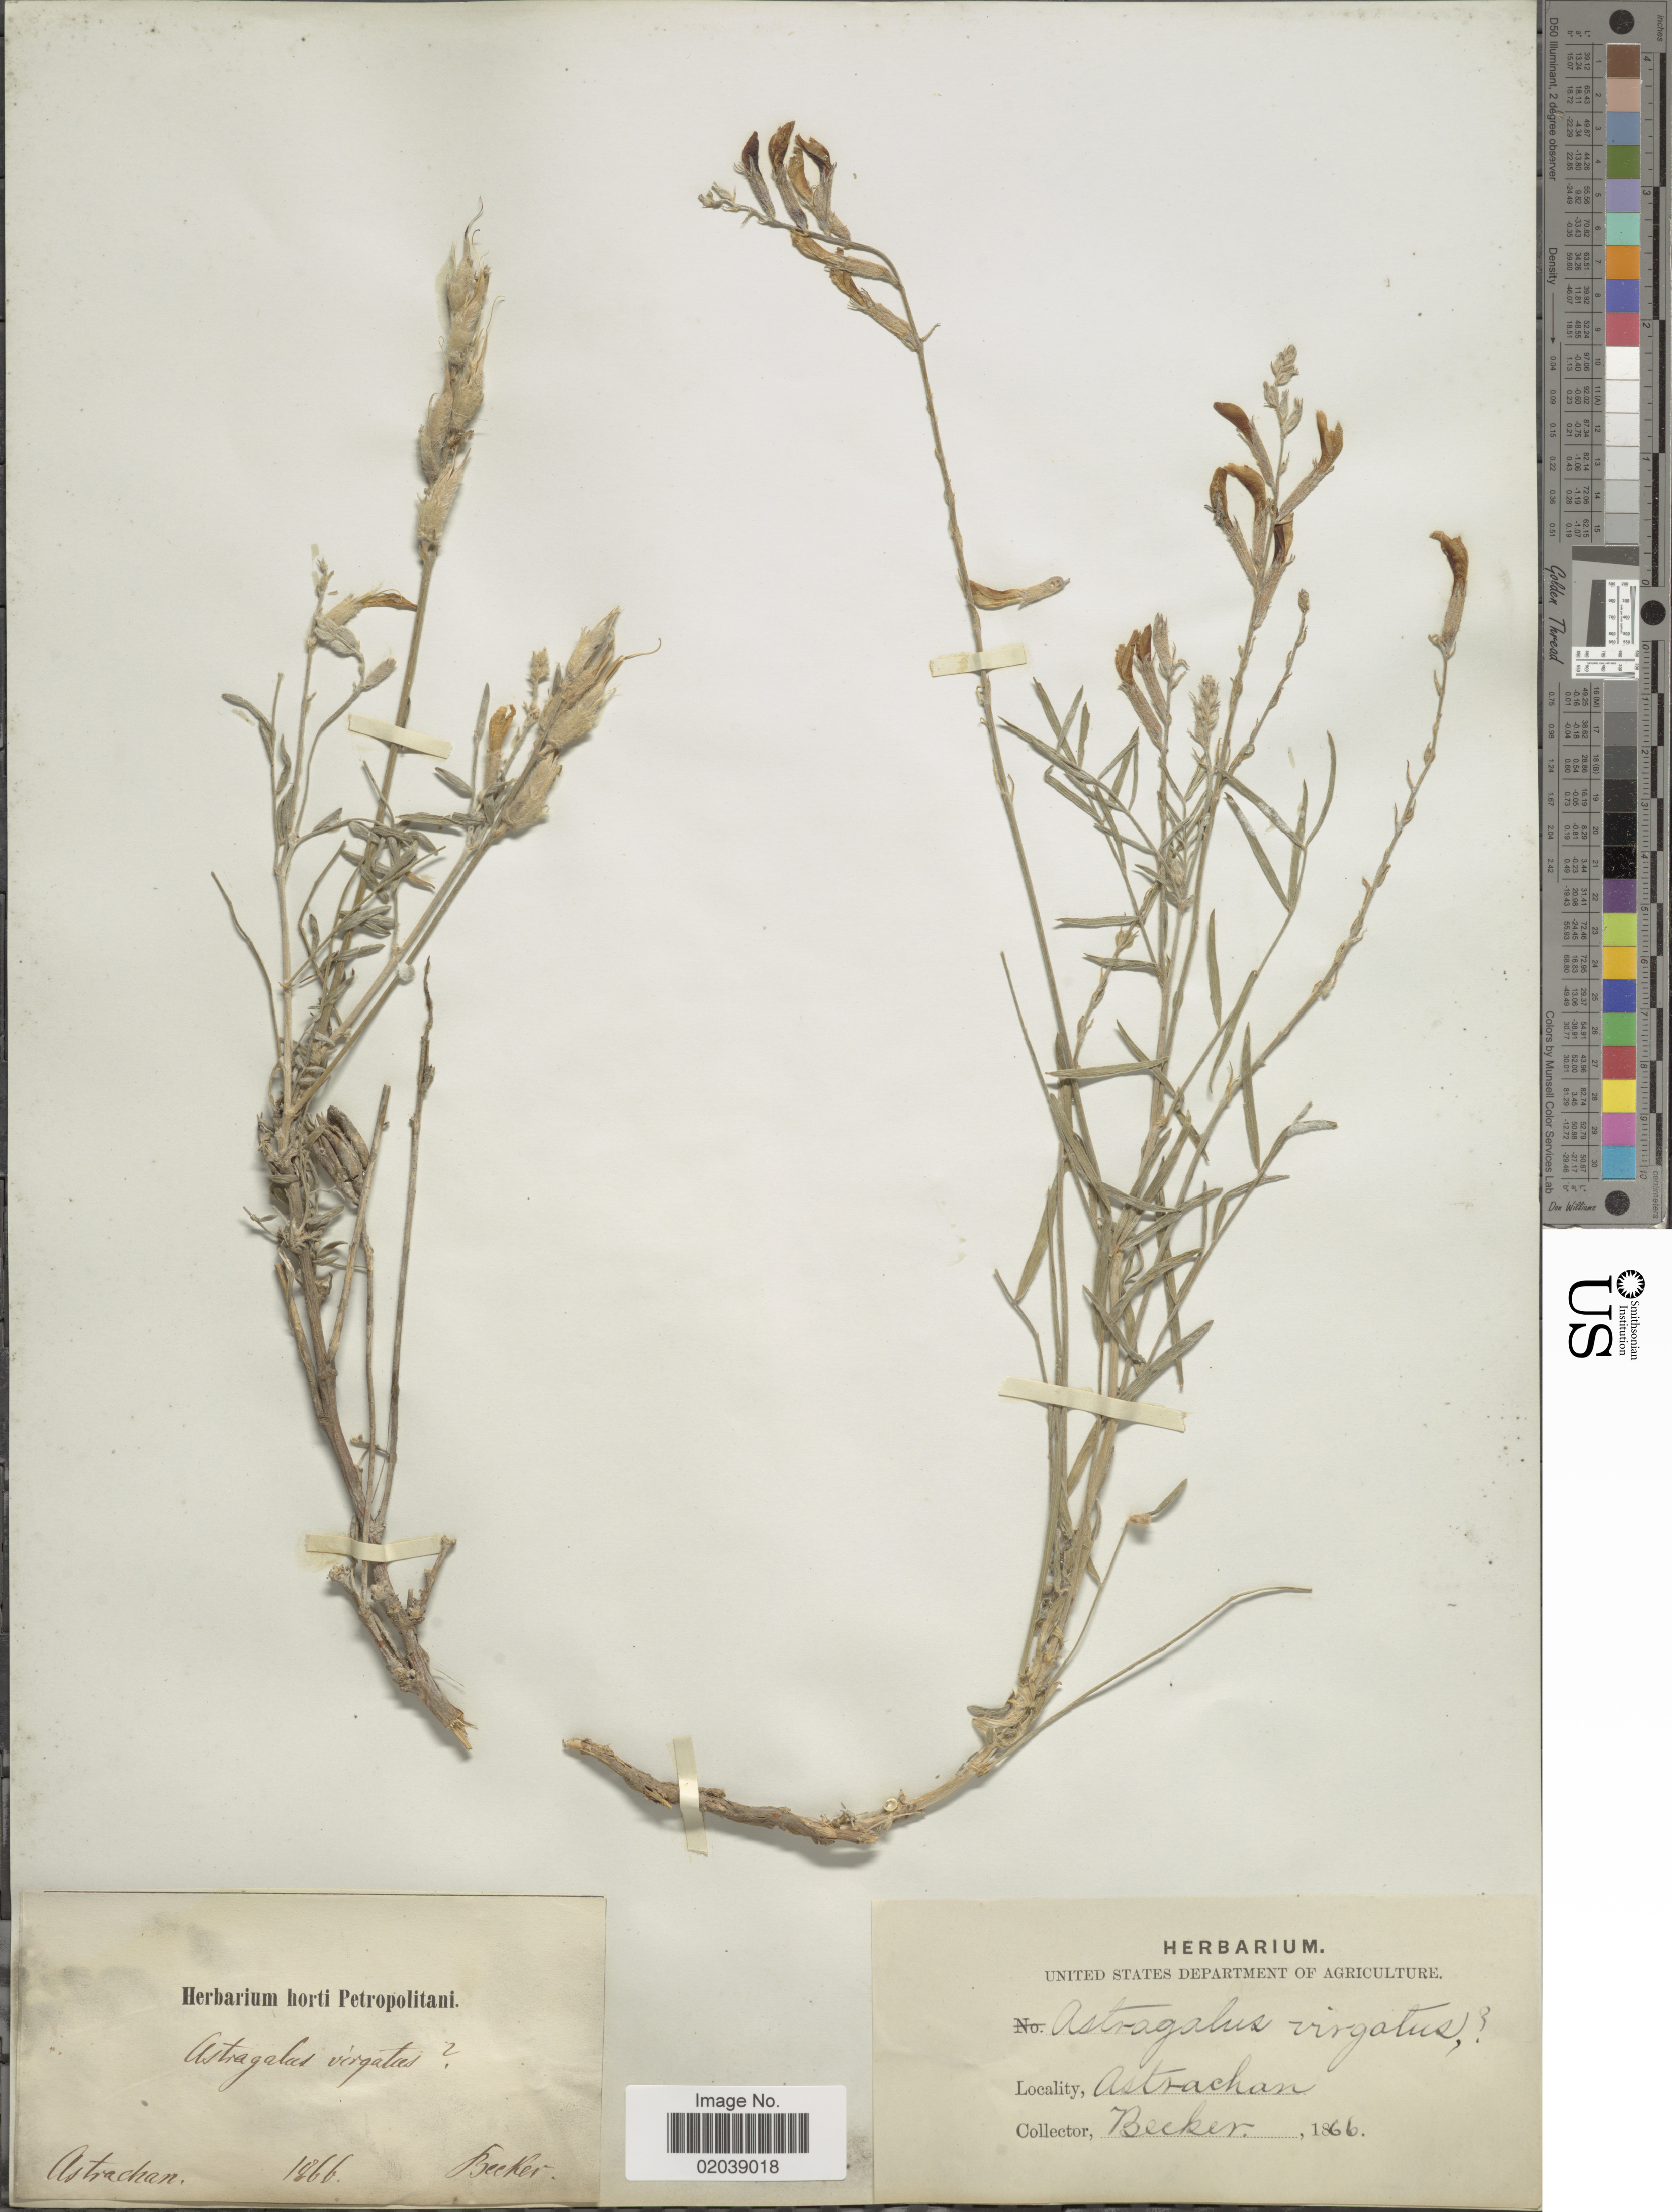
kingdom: Plantae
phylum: Tracheophyta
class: Magnoliopsida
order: Fabales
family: Fabaceae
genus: Astragalus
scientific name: Astragalus vimineus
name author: Pall.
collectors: -. Becker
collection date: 1866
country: Russian Federation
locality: Astrachan